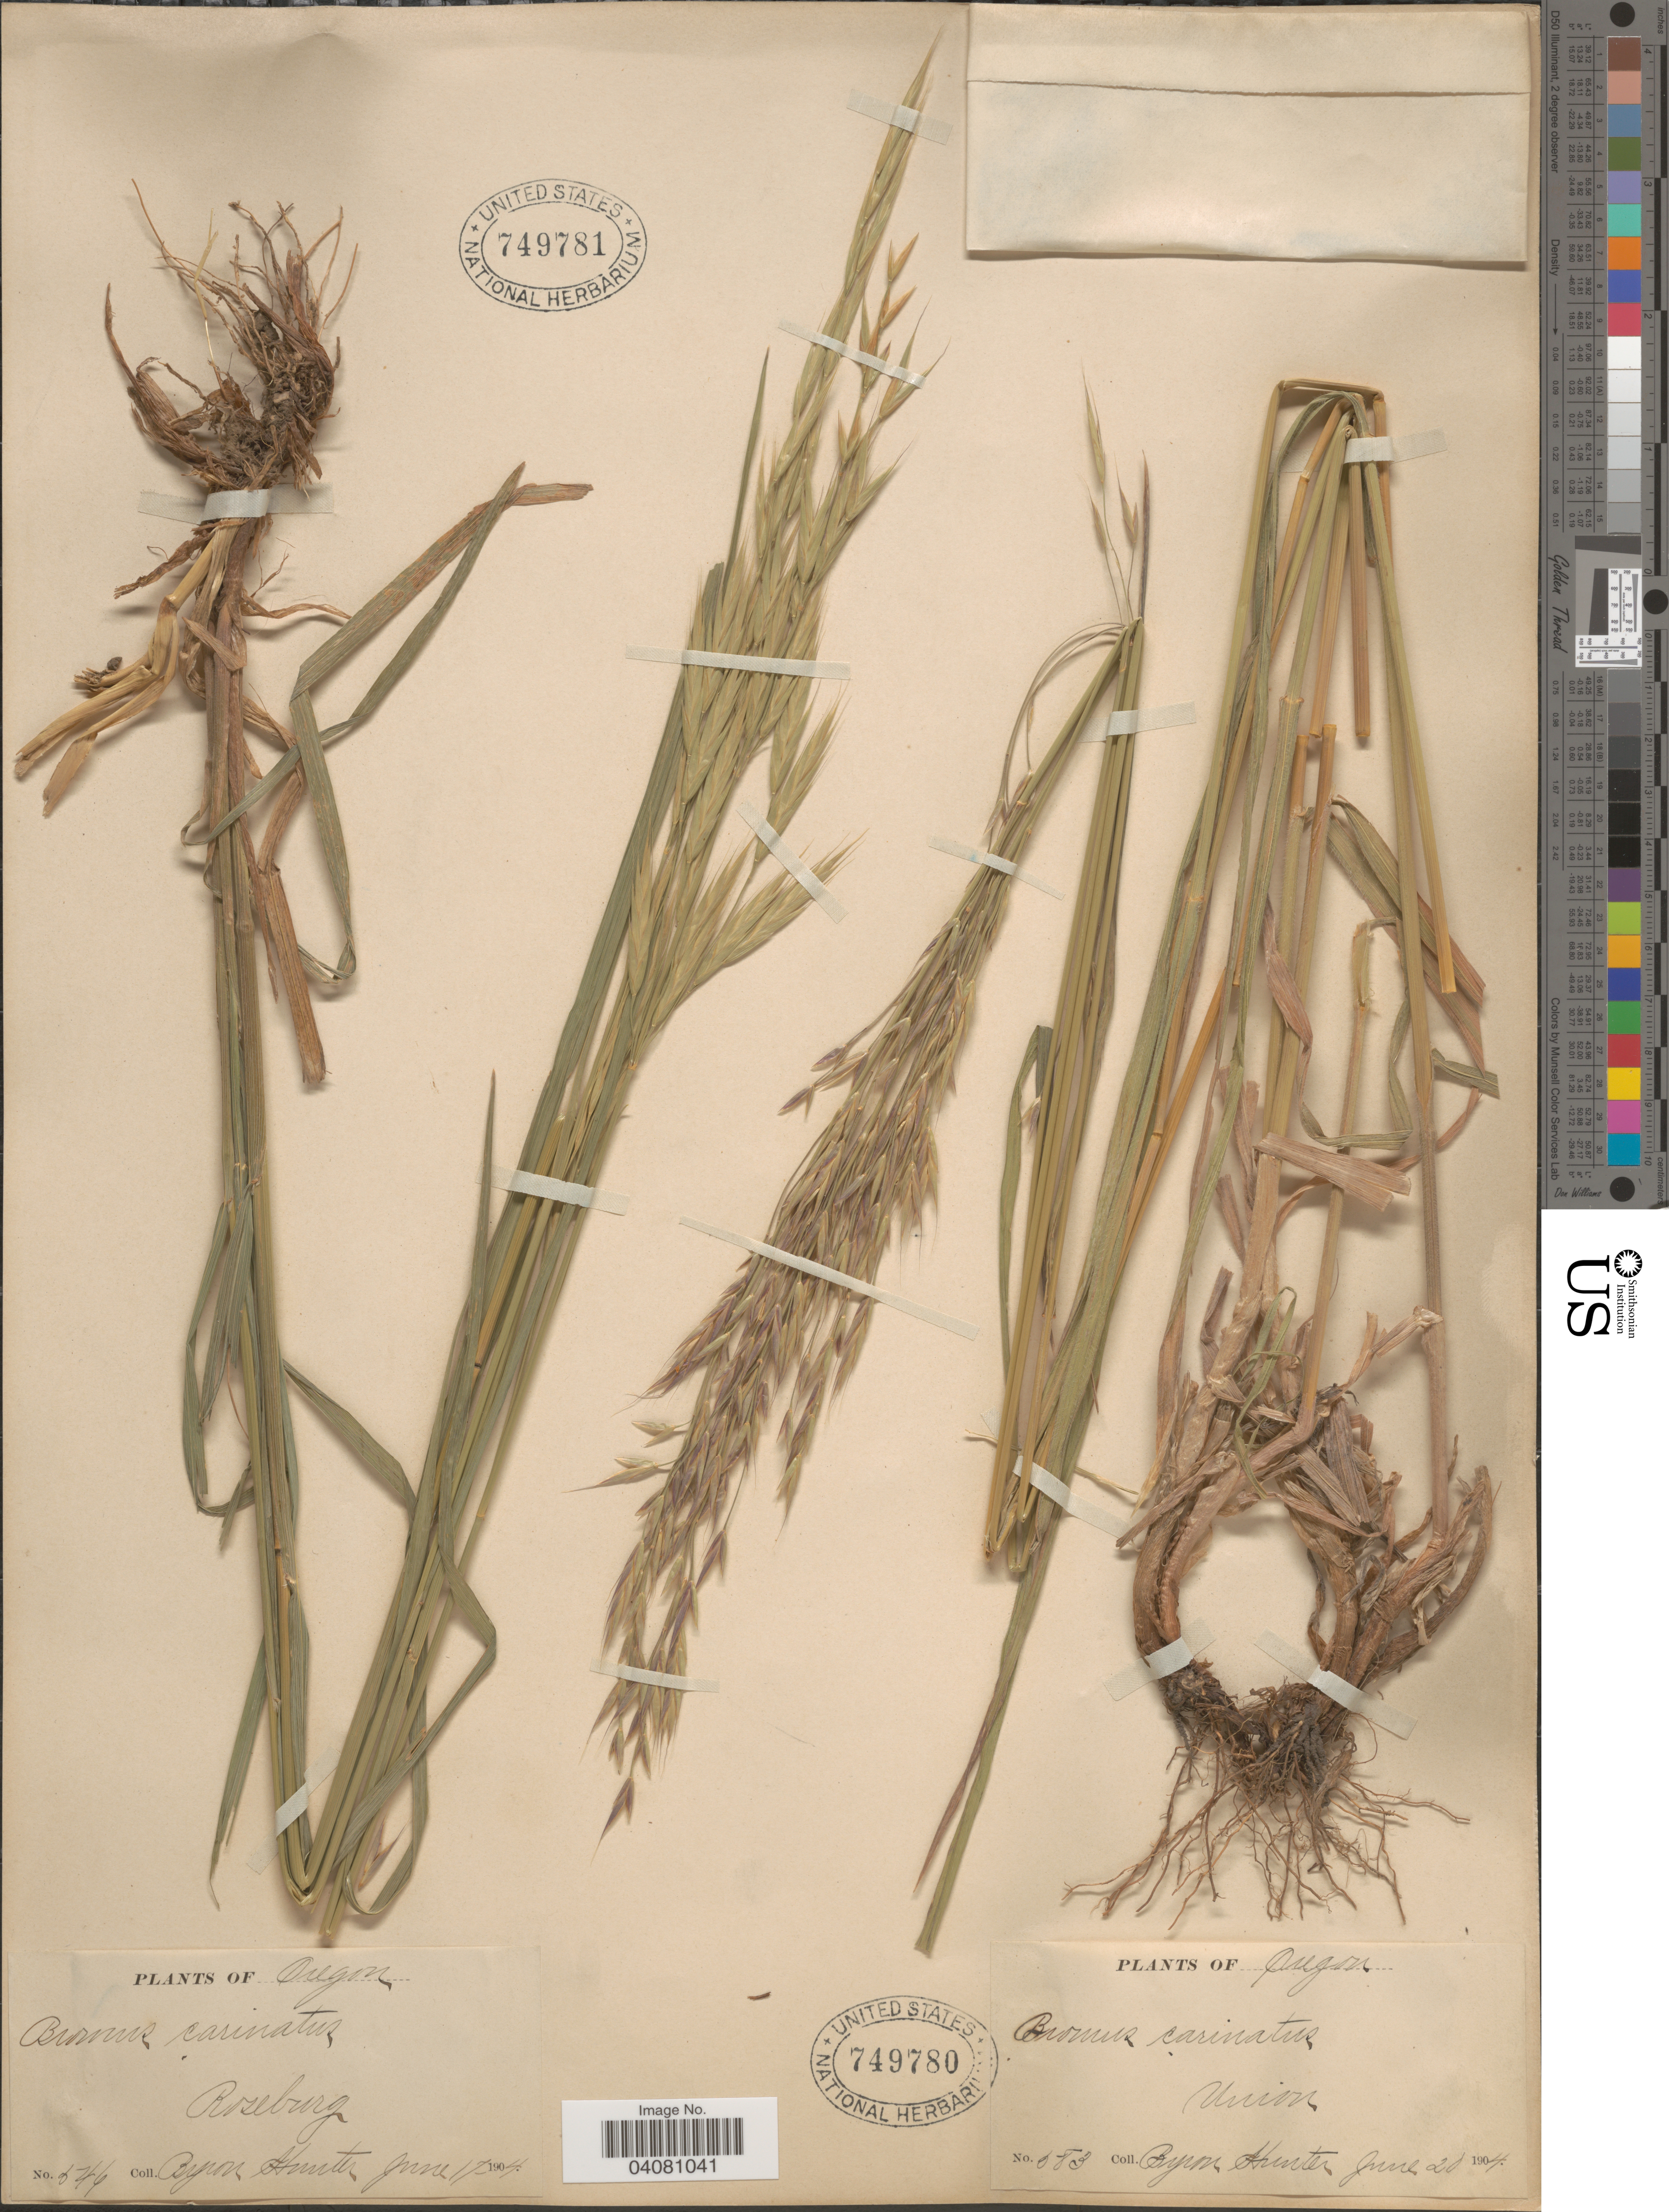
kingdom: Plantae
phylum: Tracheophyta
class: Liliopsida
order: Poales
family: Poaceae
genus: Bromus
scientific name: Bromus carinatus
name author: Hook. & Arn.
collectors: B. Hunter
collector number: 583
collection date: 1904-06-20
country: United States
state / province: Oregon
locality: Union.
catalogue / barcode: US 749780